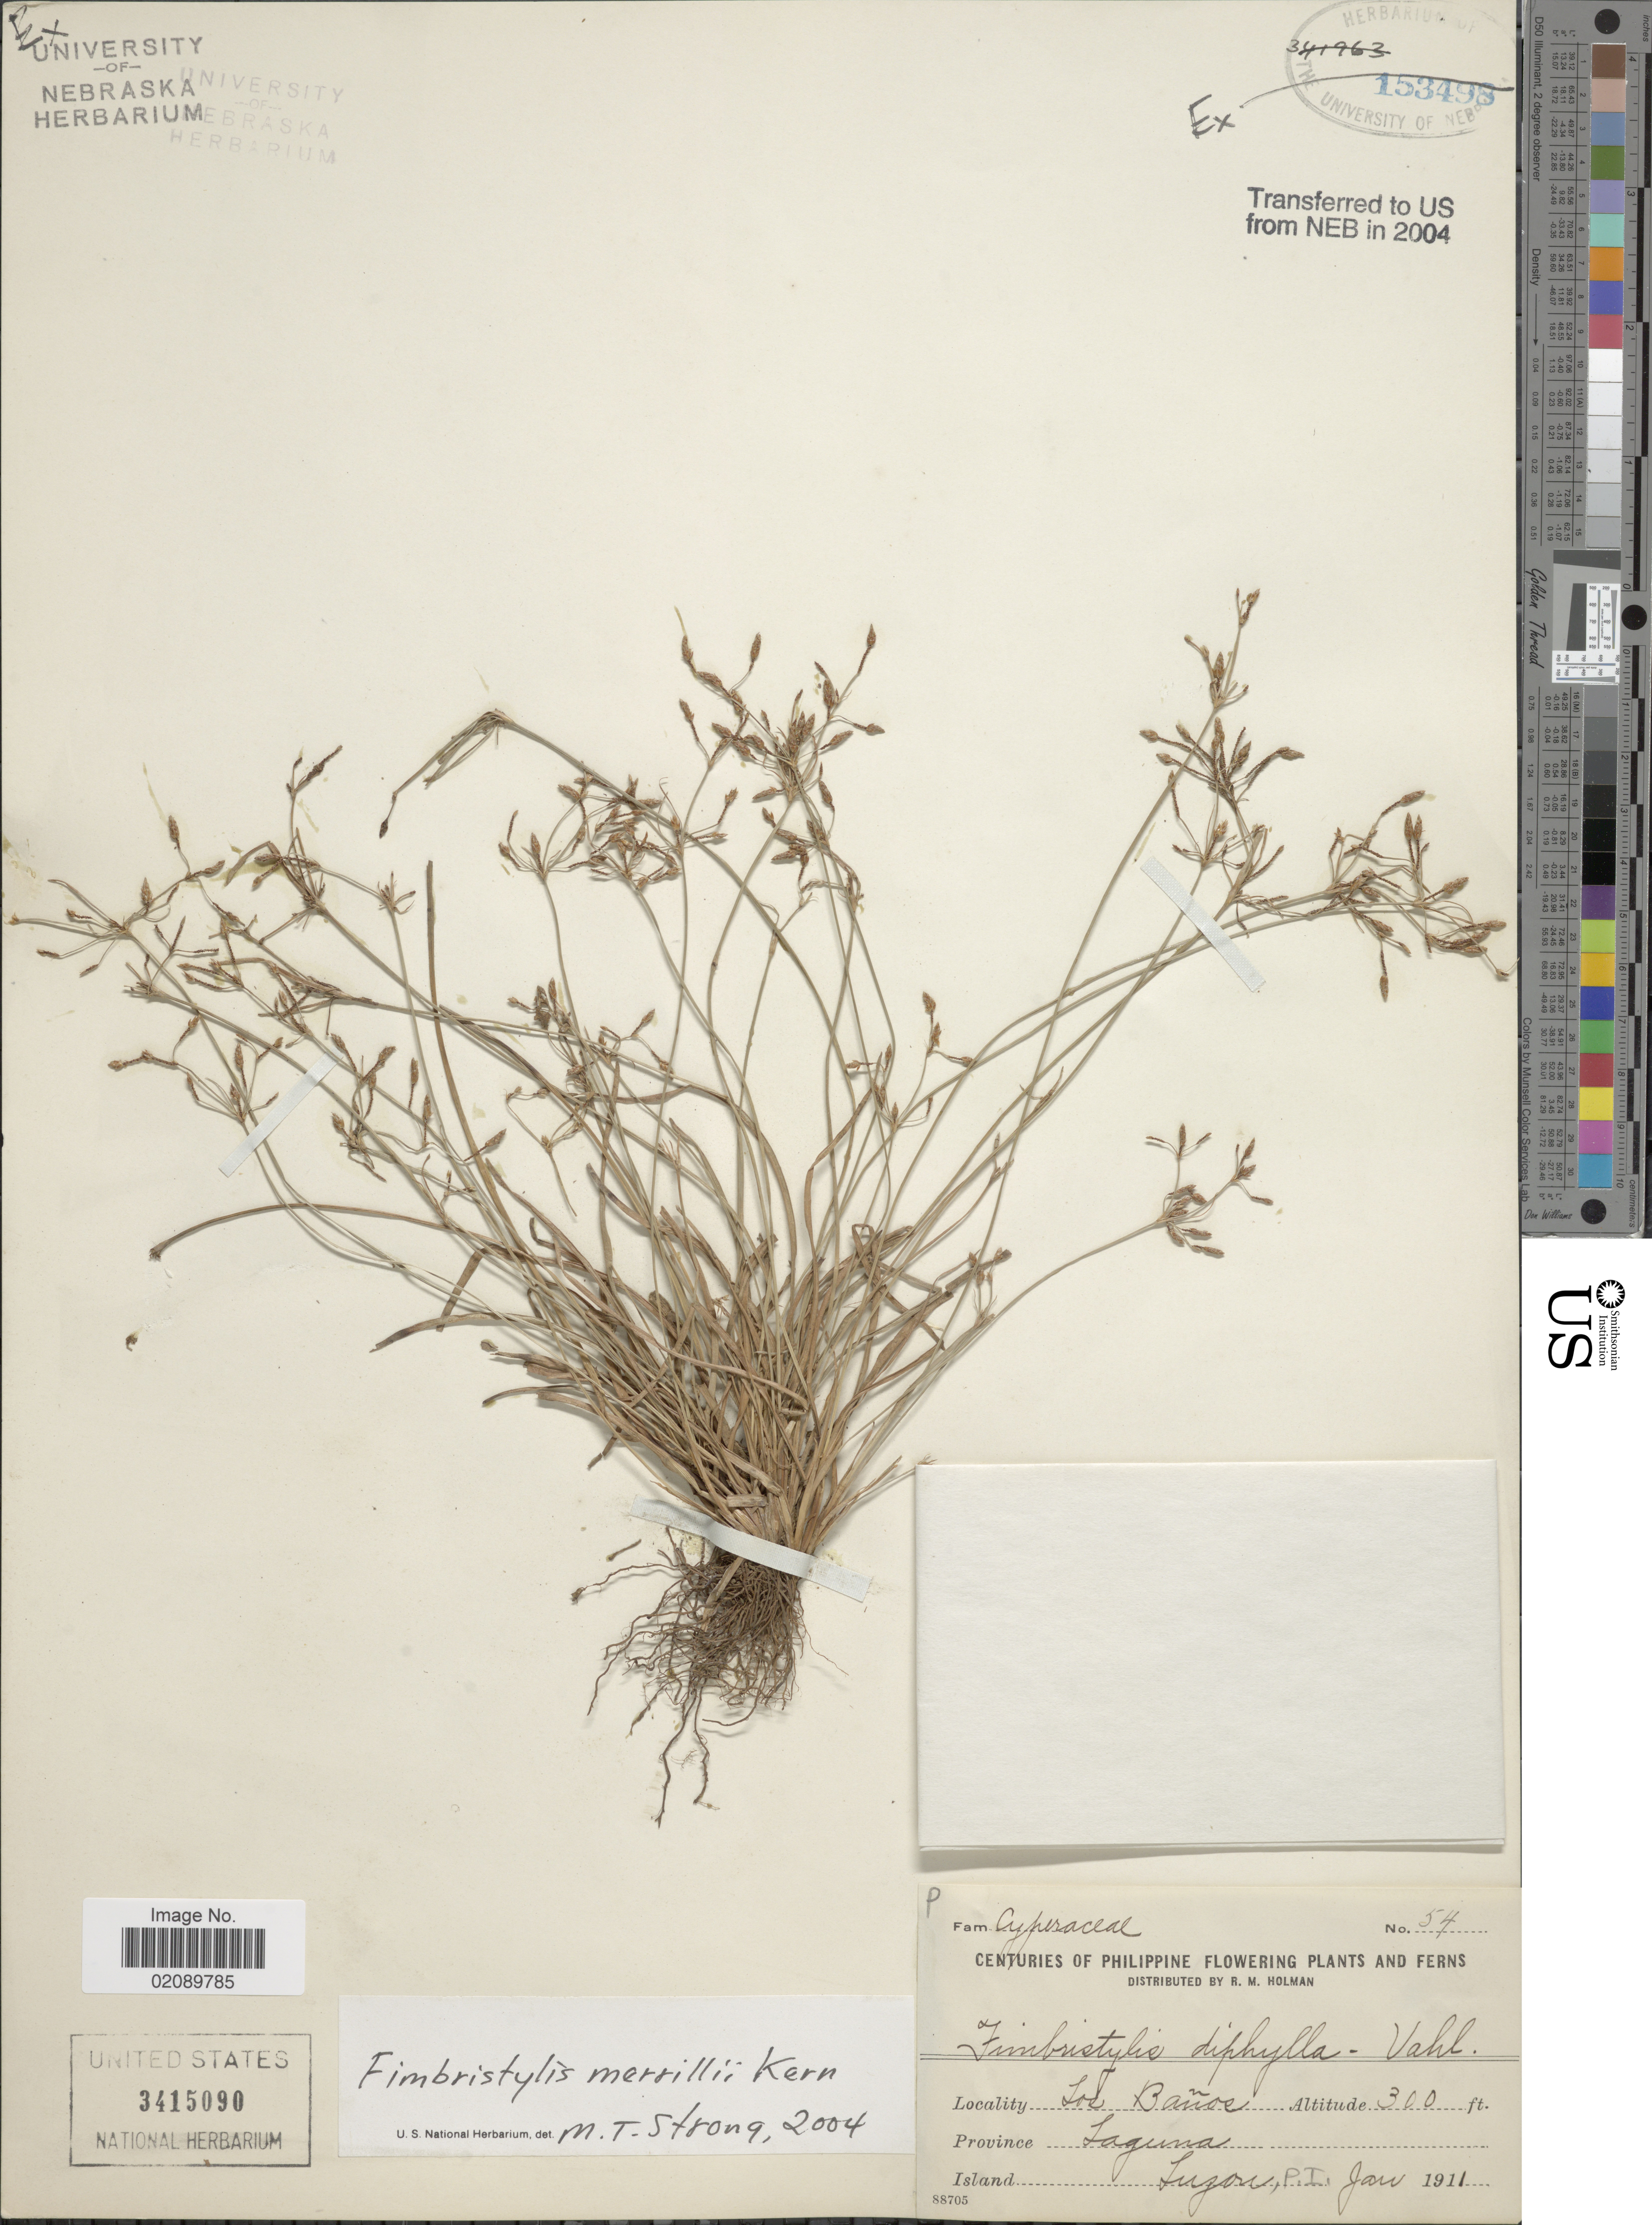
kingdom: Plantae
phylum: Tracheophyta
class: Liliopsida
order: Poales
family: Cyperaceae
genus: Fimbristylis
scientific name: Fimbristylis merrillii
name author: J. Kern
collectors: R. Holman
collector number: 54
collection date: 1911-01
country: Philippines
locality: Los Banos, Province Laguna, Luzon P.I.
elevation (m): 91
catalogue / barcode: US 3415090